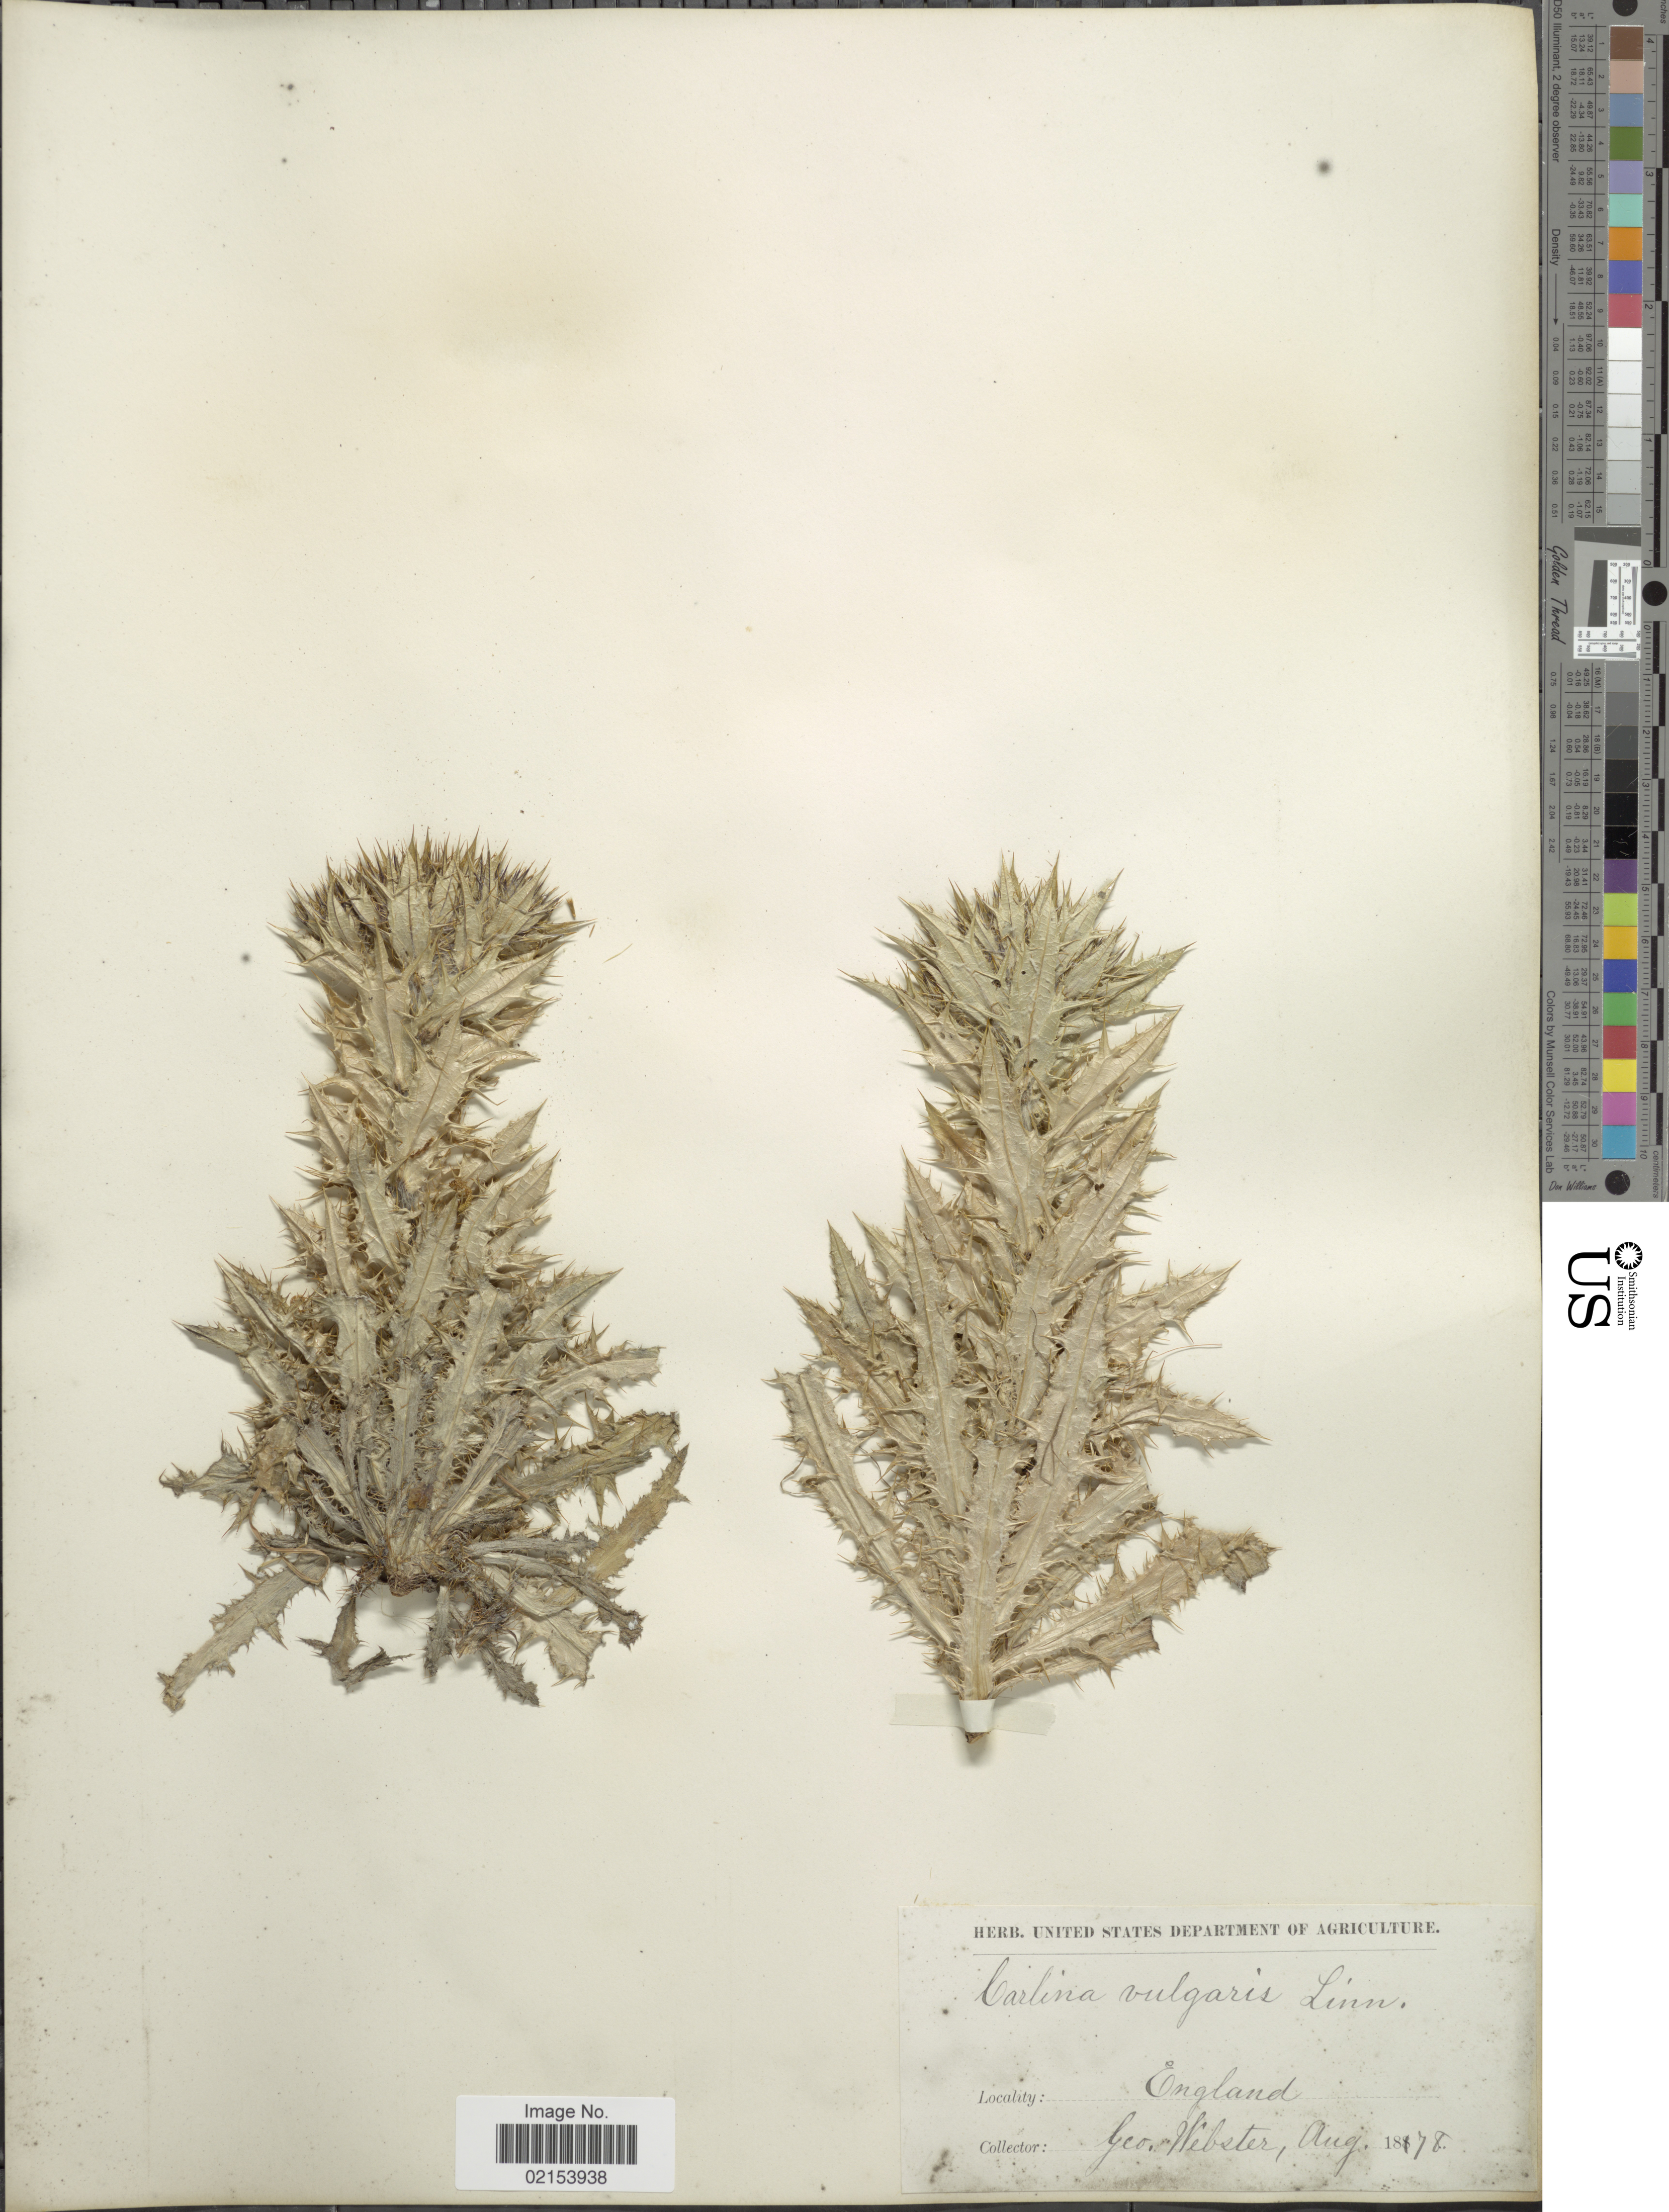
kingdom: Plantae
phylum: Tracheophyta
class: Magnoliopsida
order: Asterales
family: Asteraceae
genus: Carlina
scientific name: Carlina vulgaris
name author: L.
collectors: G. Webster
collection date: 1878-08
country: United Kingdom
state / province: England